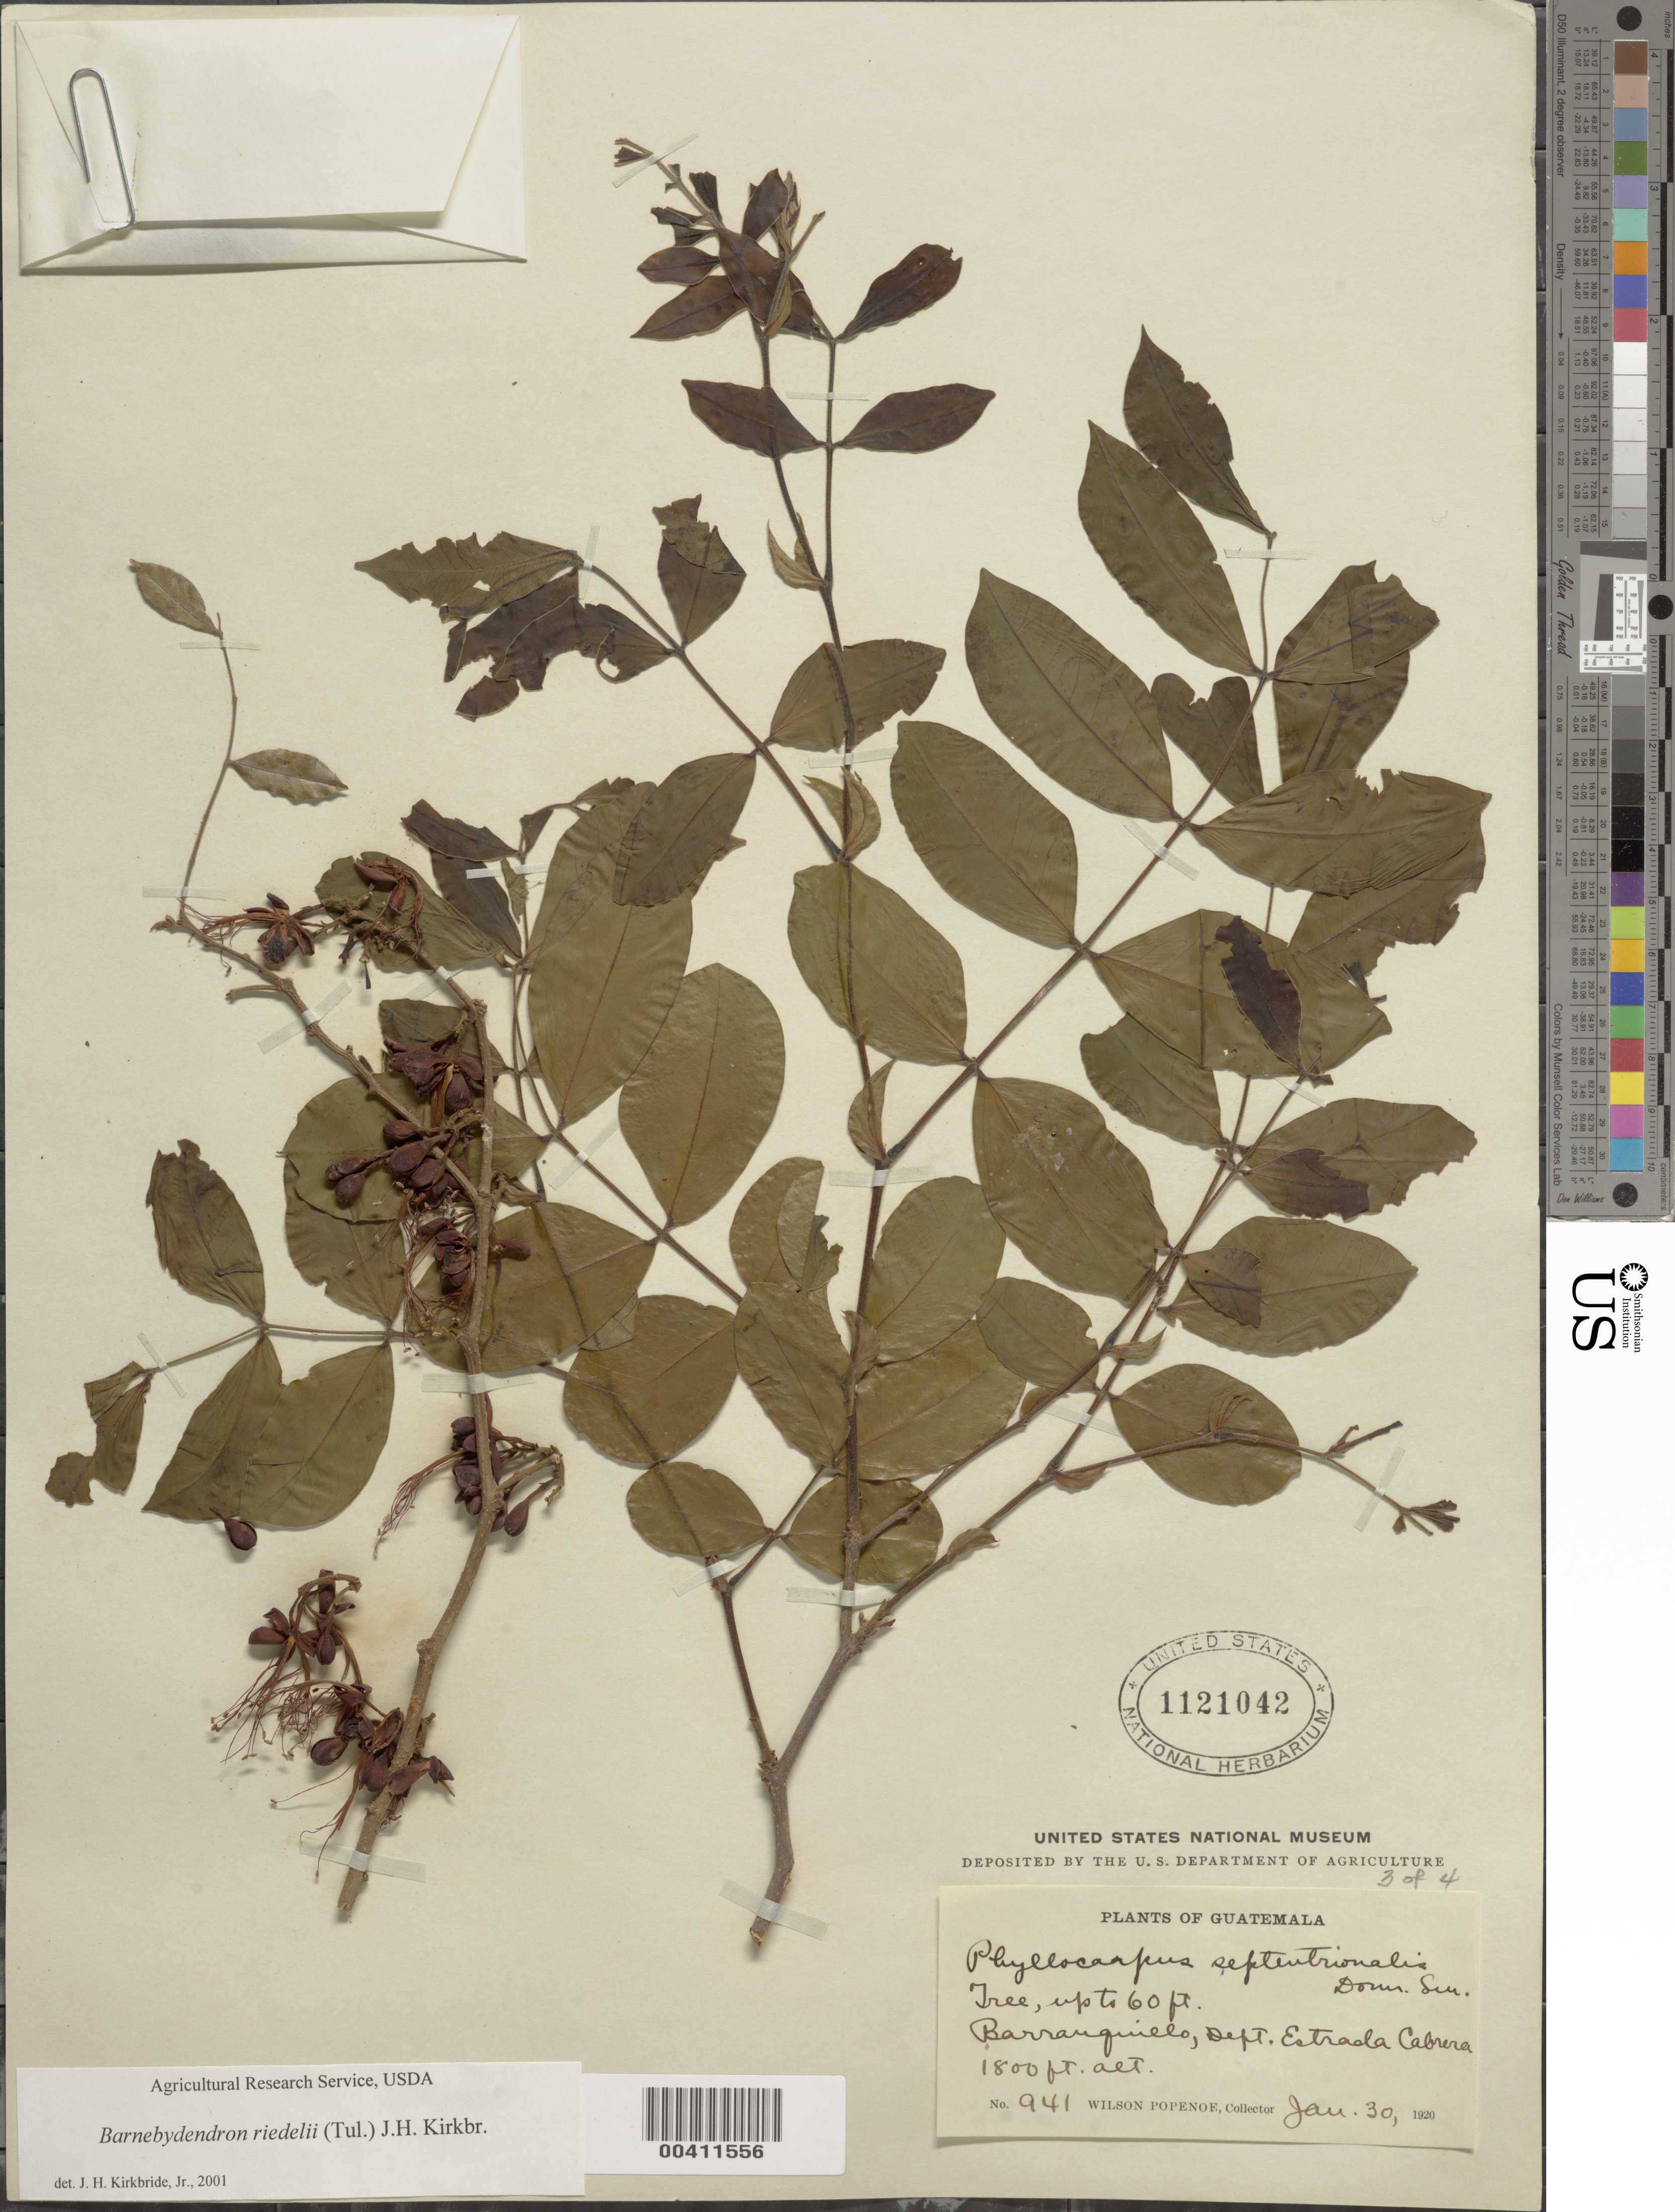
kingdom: Plantae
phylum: Tracheophyta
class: Magnoliopsida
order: Fabales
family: Fabaceae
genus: Barnebydendron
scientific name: Barnebydendron riedelii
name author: (Tul.) J.H. Kirkbr.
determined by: Kirkbride, J. H.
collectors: W. Popenoe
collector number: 941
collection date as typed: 30 Jan 1920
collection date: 1920-01-30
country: Guatemala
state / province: El Progreso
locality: Barranquillo, estrada Cabrera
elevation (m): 549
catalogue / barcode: US 1121042